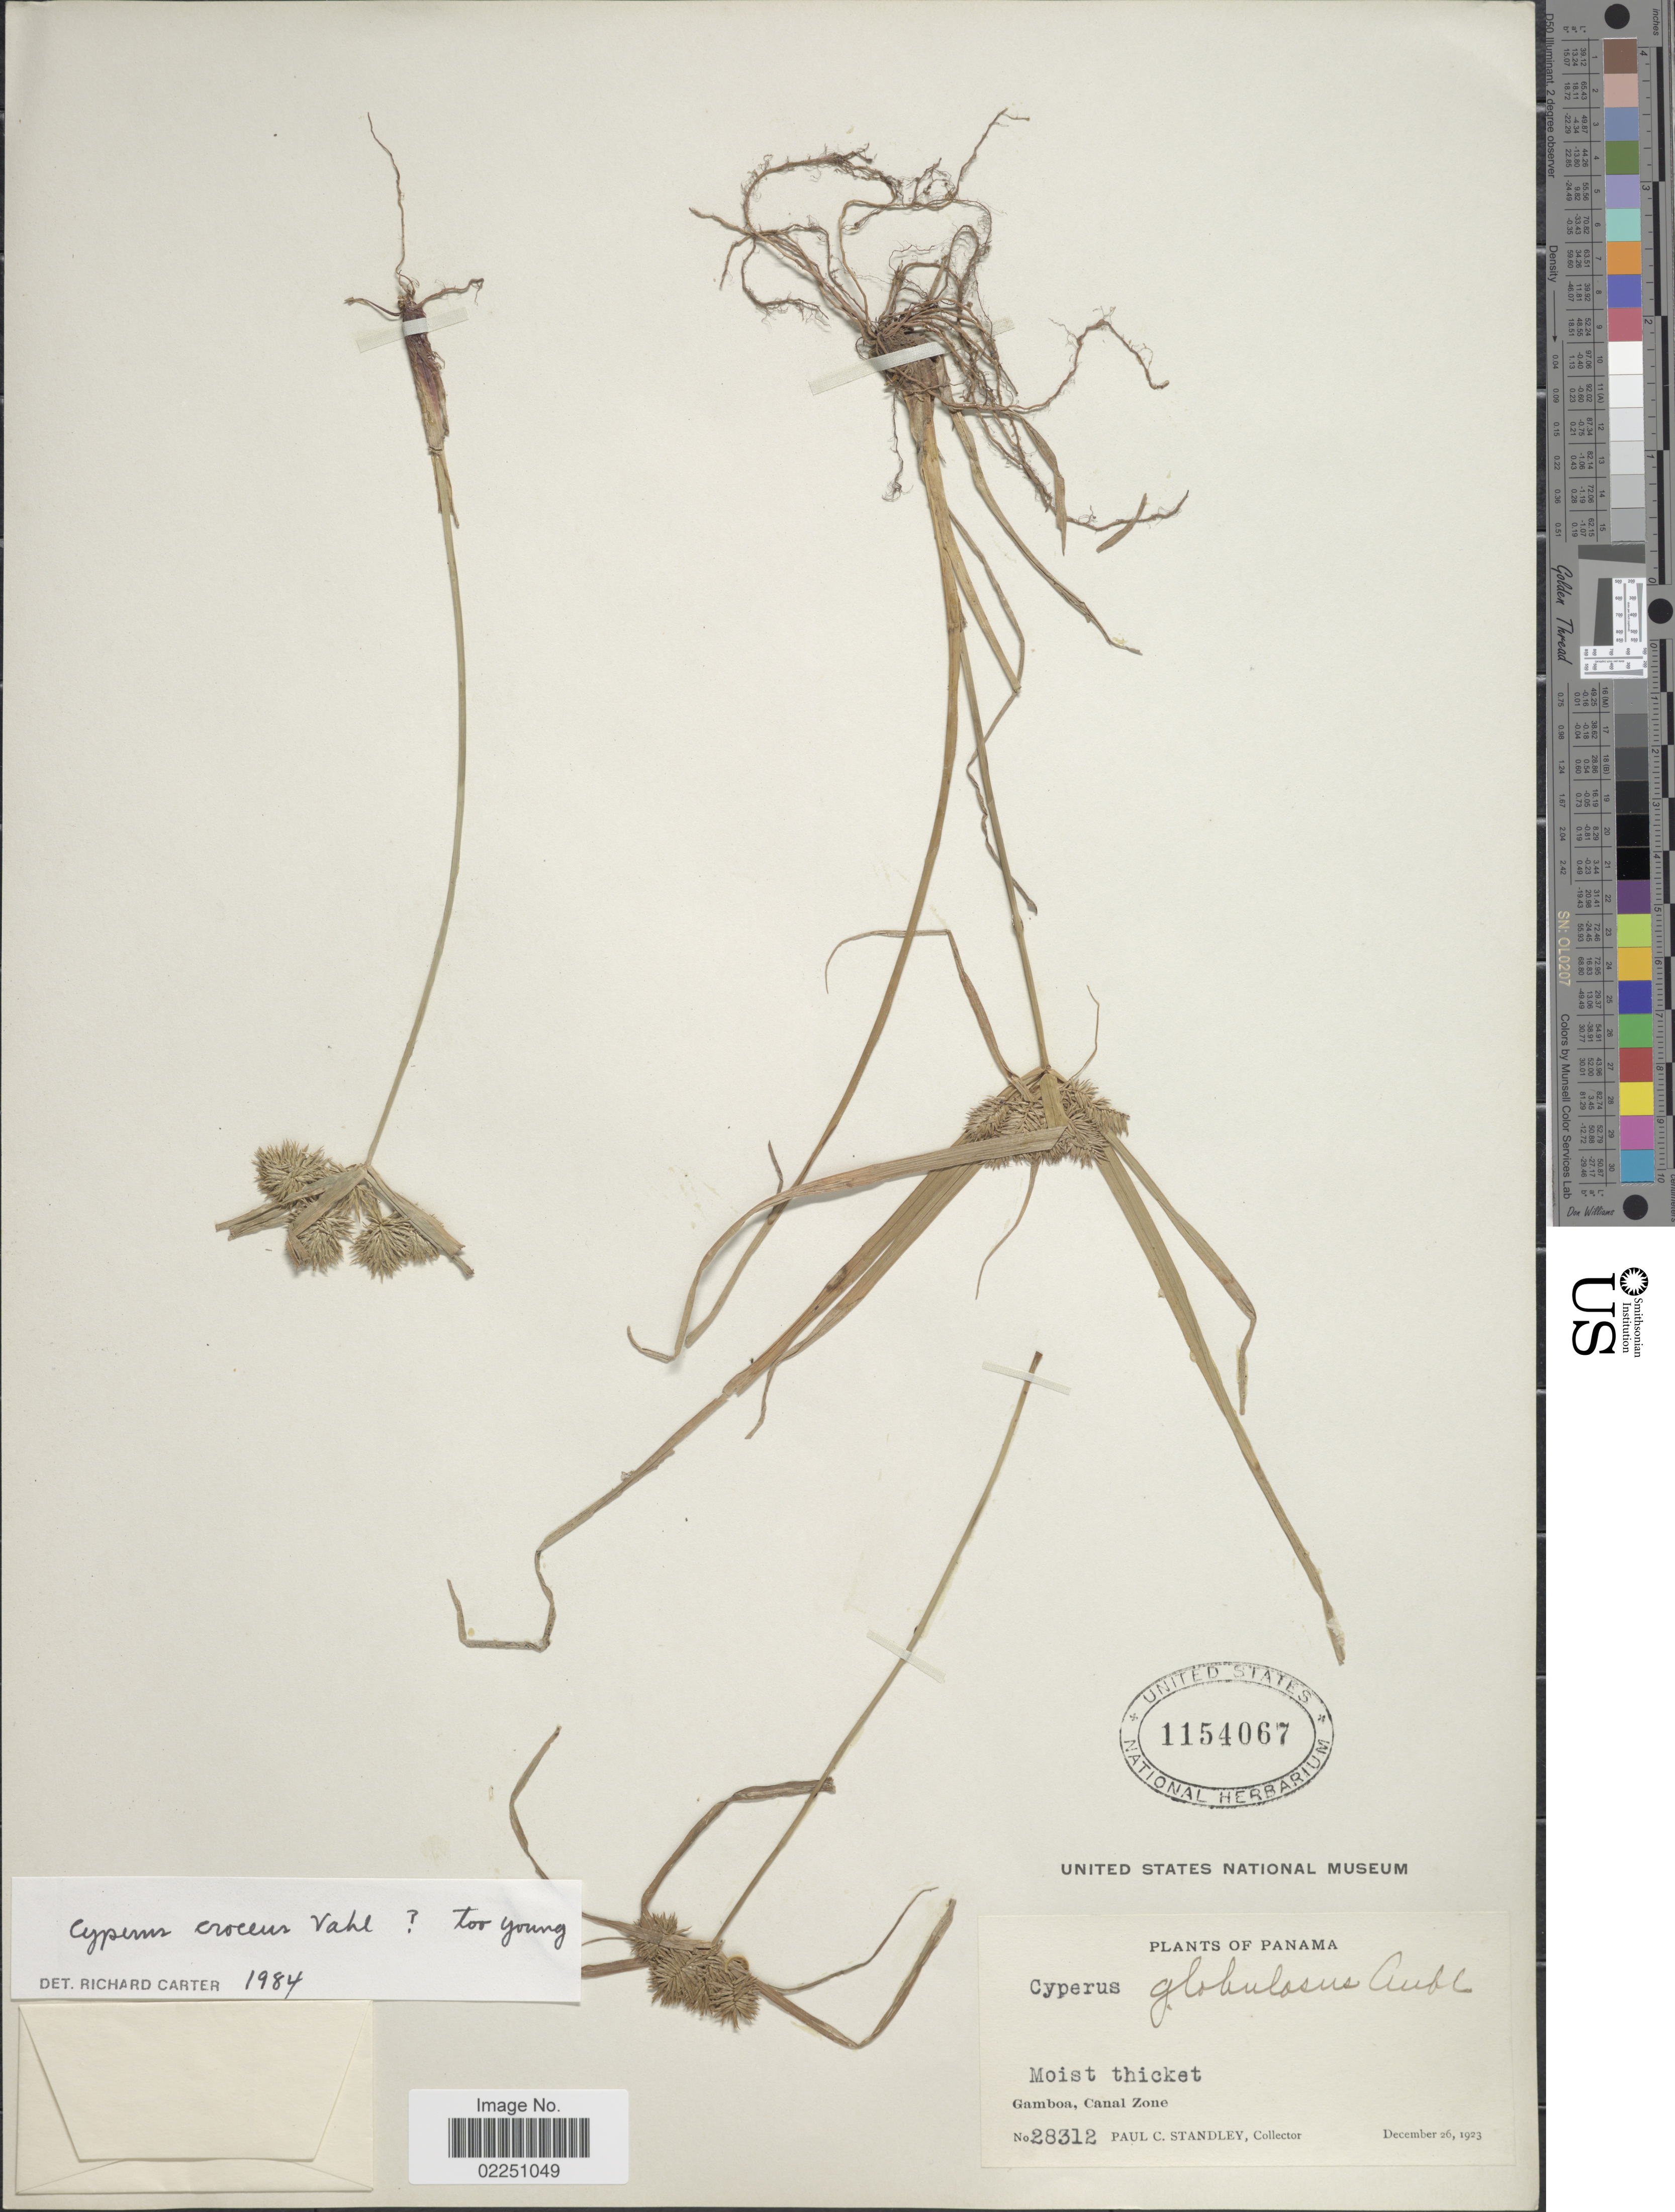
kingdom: Plantae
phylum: Tracheophyta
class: Liliopsida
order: Poales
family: Cyperaceae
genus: Cyperus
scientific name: Cyperus croceus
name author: Vahl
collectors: P. C. Standley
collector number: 28312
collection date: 1923-12-26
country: Panama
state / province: Colón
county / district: Canal Zone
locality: Gamboa, Canal Zone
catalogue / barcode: US 1154067